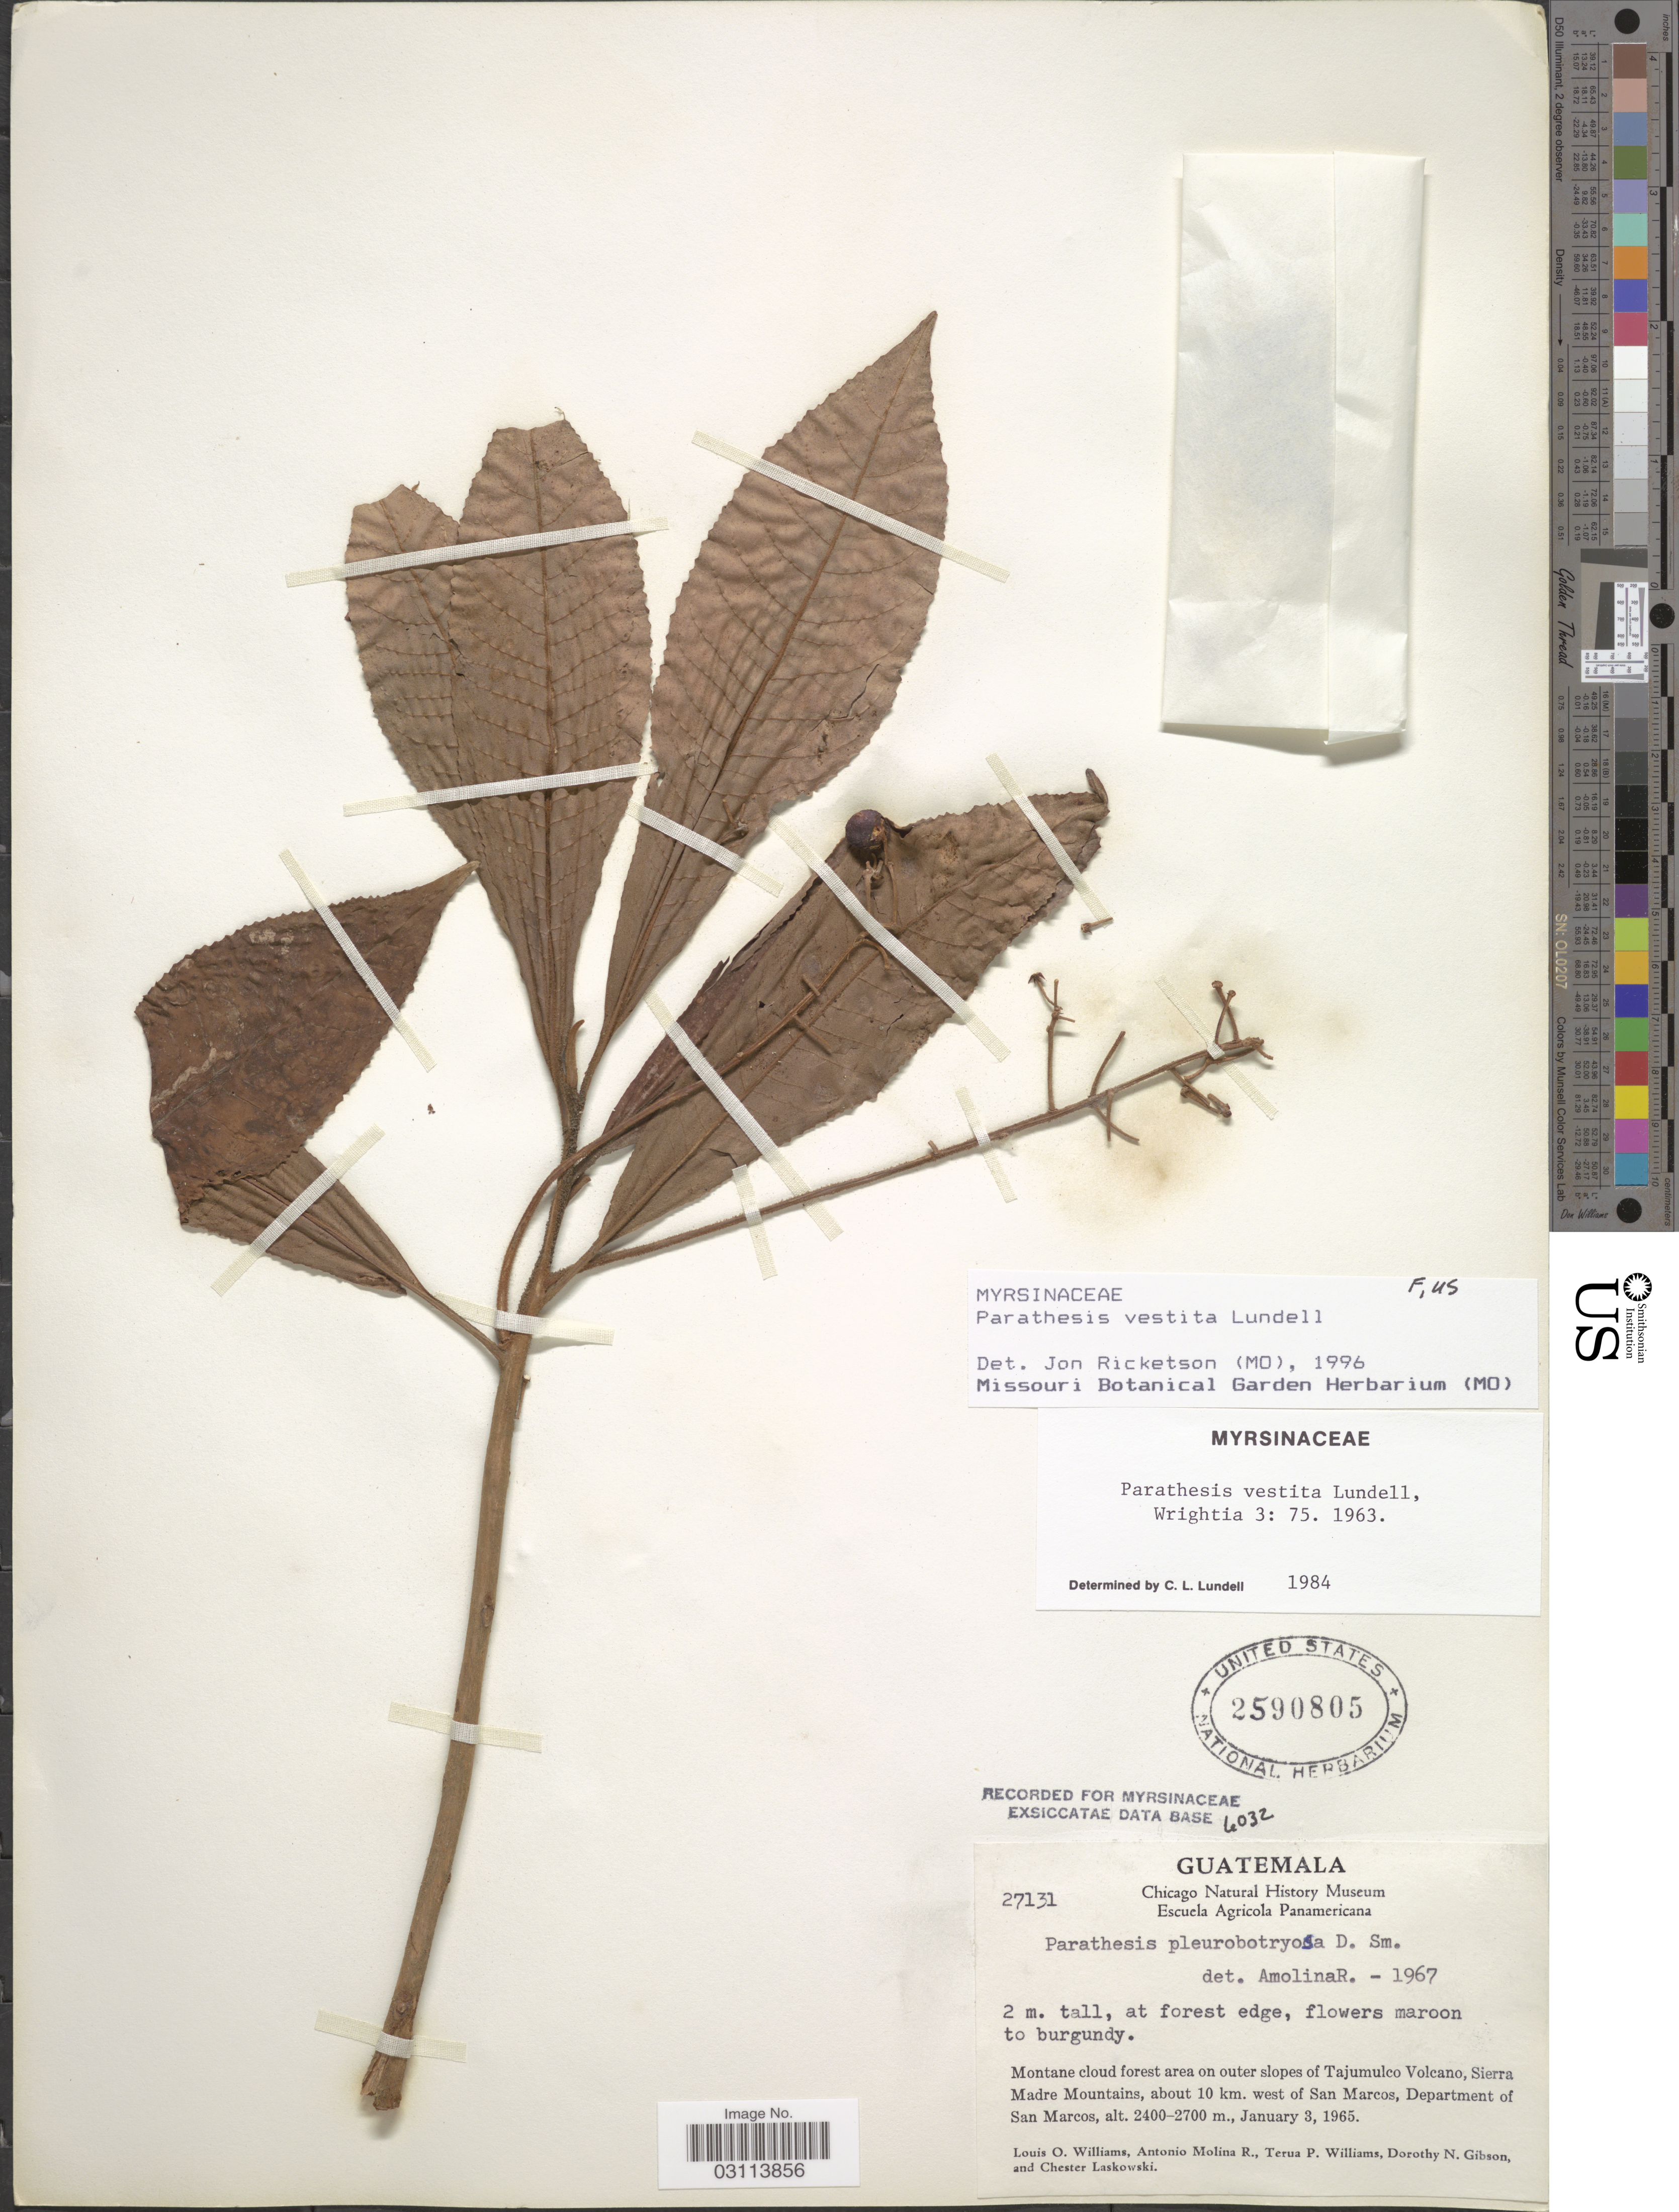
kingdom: Plantae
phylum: Tracheophyta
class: Magnoliopsida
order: Ericales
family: Primulaceae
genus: Parathesis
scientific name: Parathesis vestita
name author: Lundell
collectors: L. O. Williams, A. Molina R., T. Williams, D. N. Gibson & C. Laskowski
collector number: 27131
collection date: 1965-01-03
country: Guatemala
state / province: San Marcos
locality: Montane cloud forest area on outer slopes of Tajumulco Volcano, Sierra Madre Mountains, about 10 km. west of San Marcos, Department of San Marcos.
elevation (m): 2400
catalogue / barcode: US 2590805